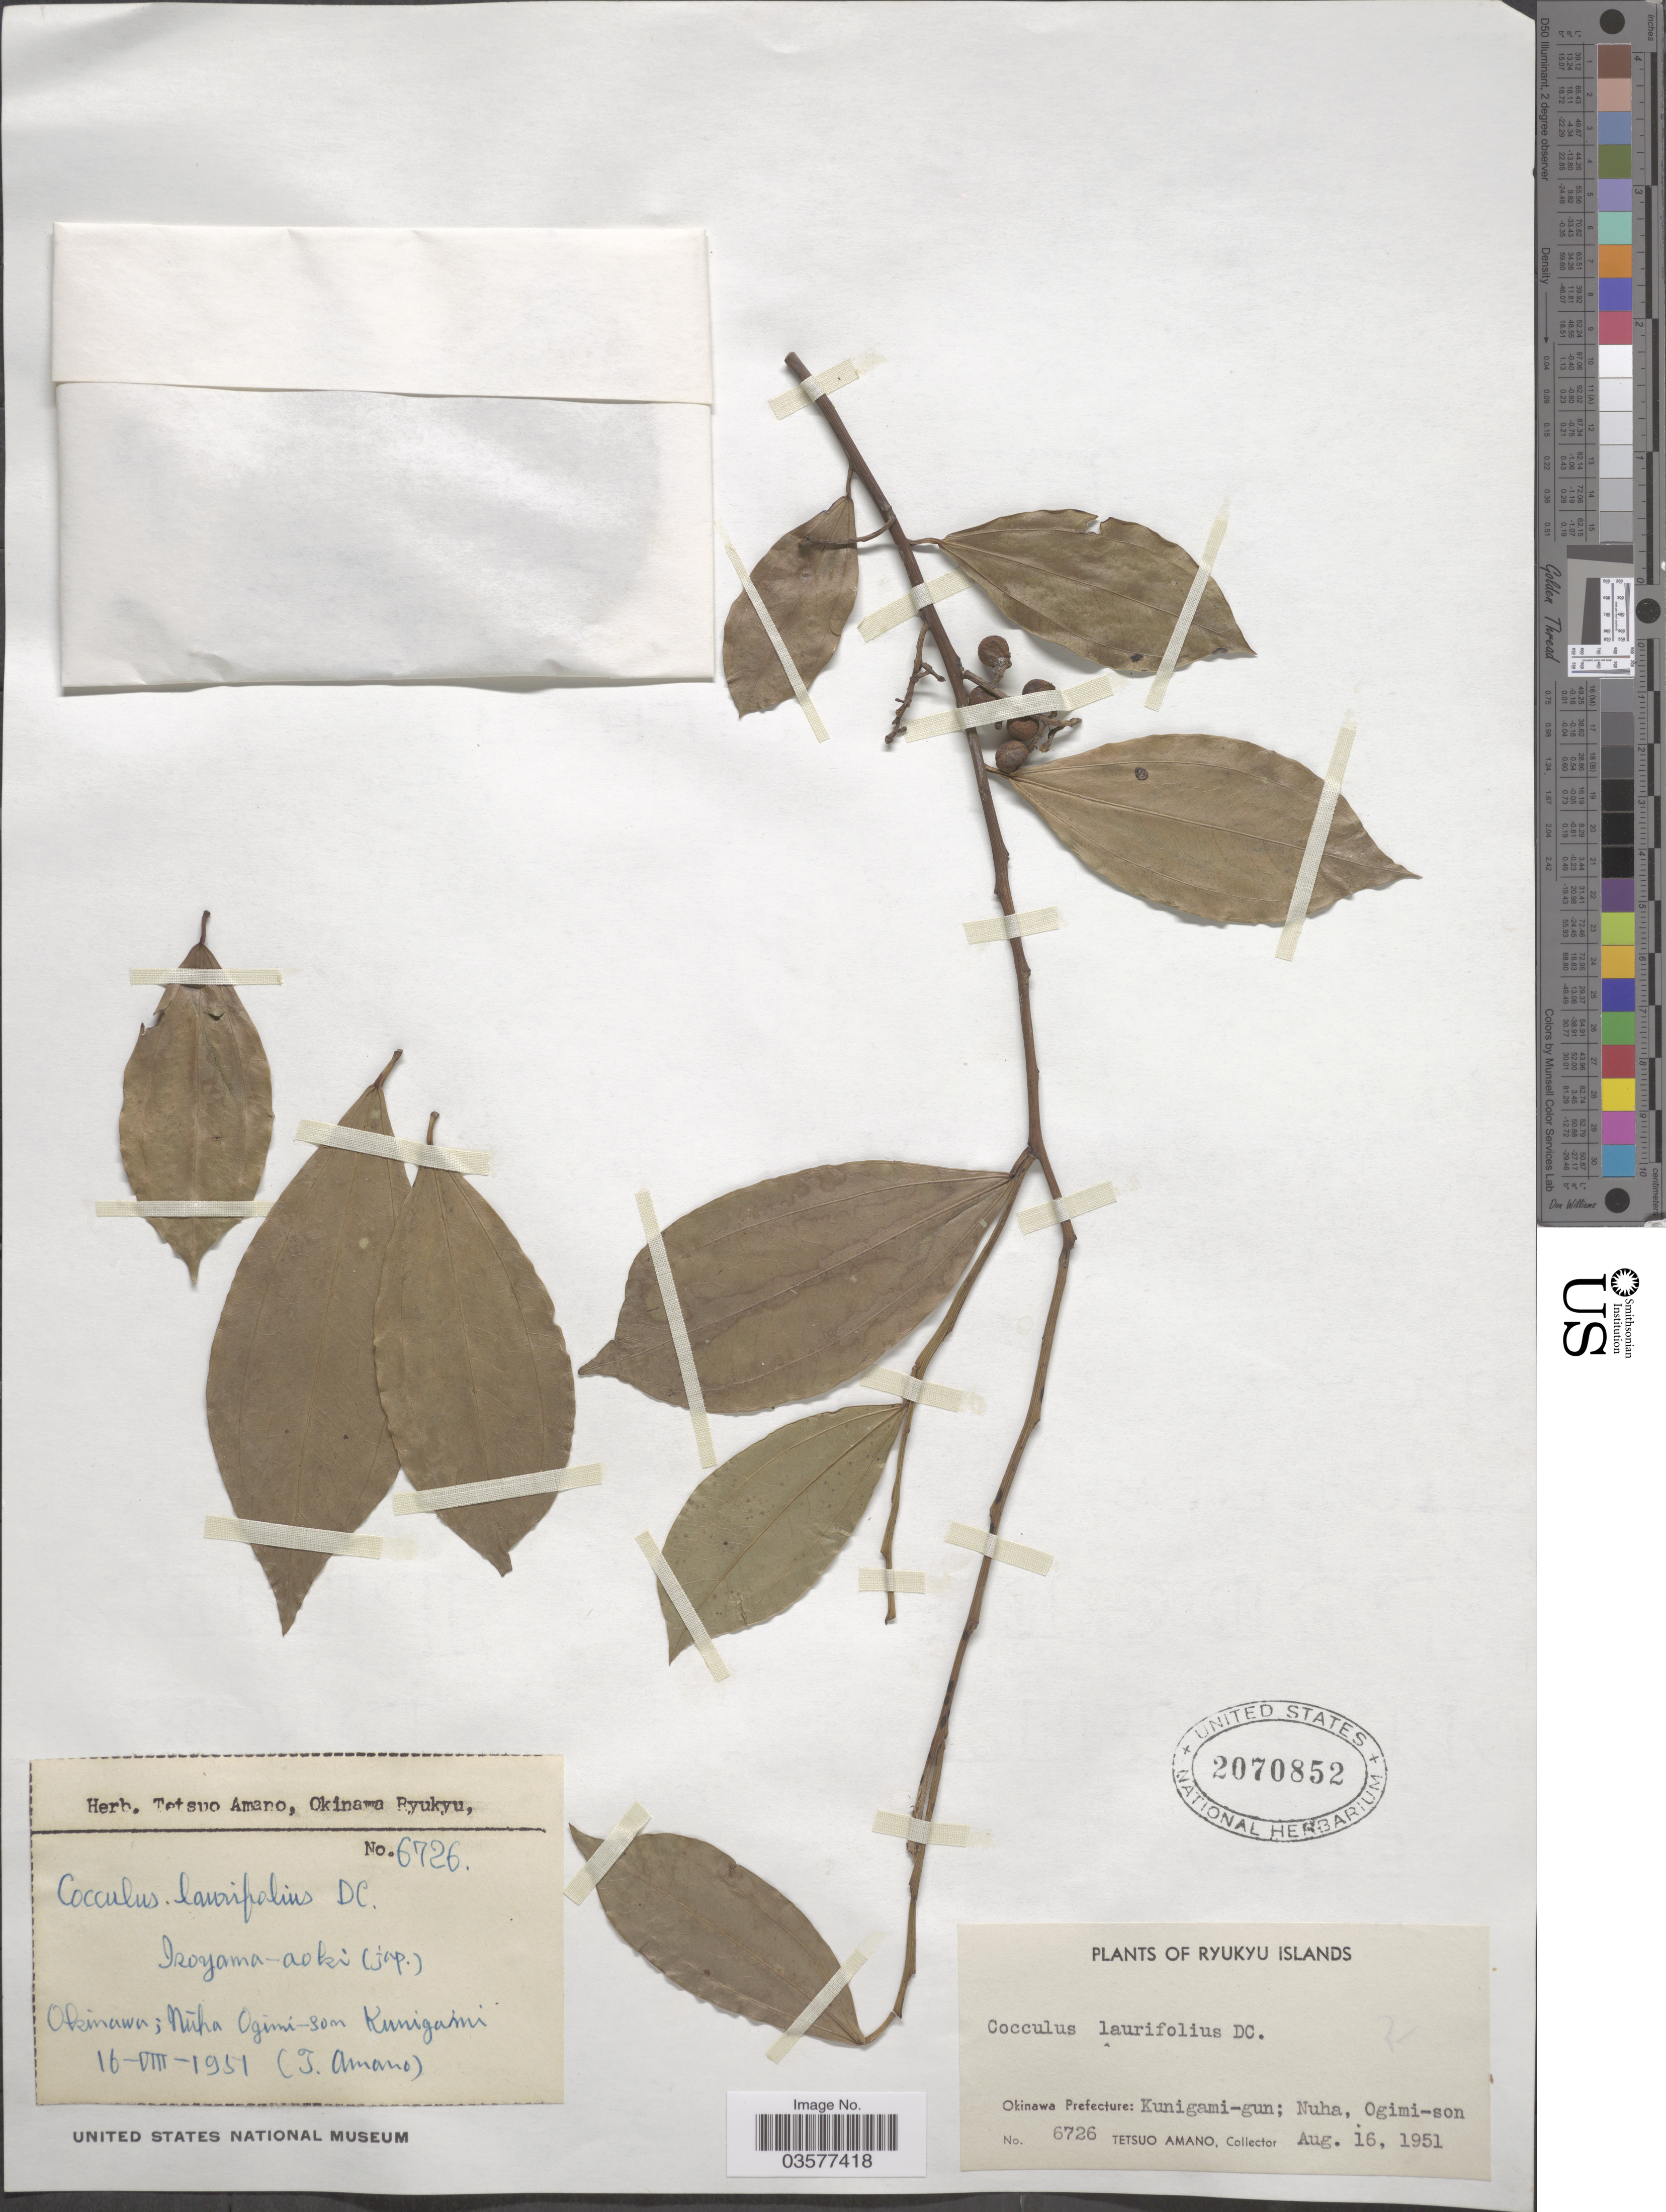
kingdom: Plantae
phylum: Tracheophyta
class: Magnoliopsida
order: Ranunculales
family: Menispermaceae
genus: Cocculus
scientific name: Cocculus laurifolius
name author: DC.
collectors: T. Amano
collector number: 6726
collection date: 1951-08-16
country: Japan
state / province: Okinawa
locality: Ryukyu Islands. Okinawa Prefecture: Kunigami-gun; Nuha, Ogimi-son.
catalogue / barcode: US 2070852